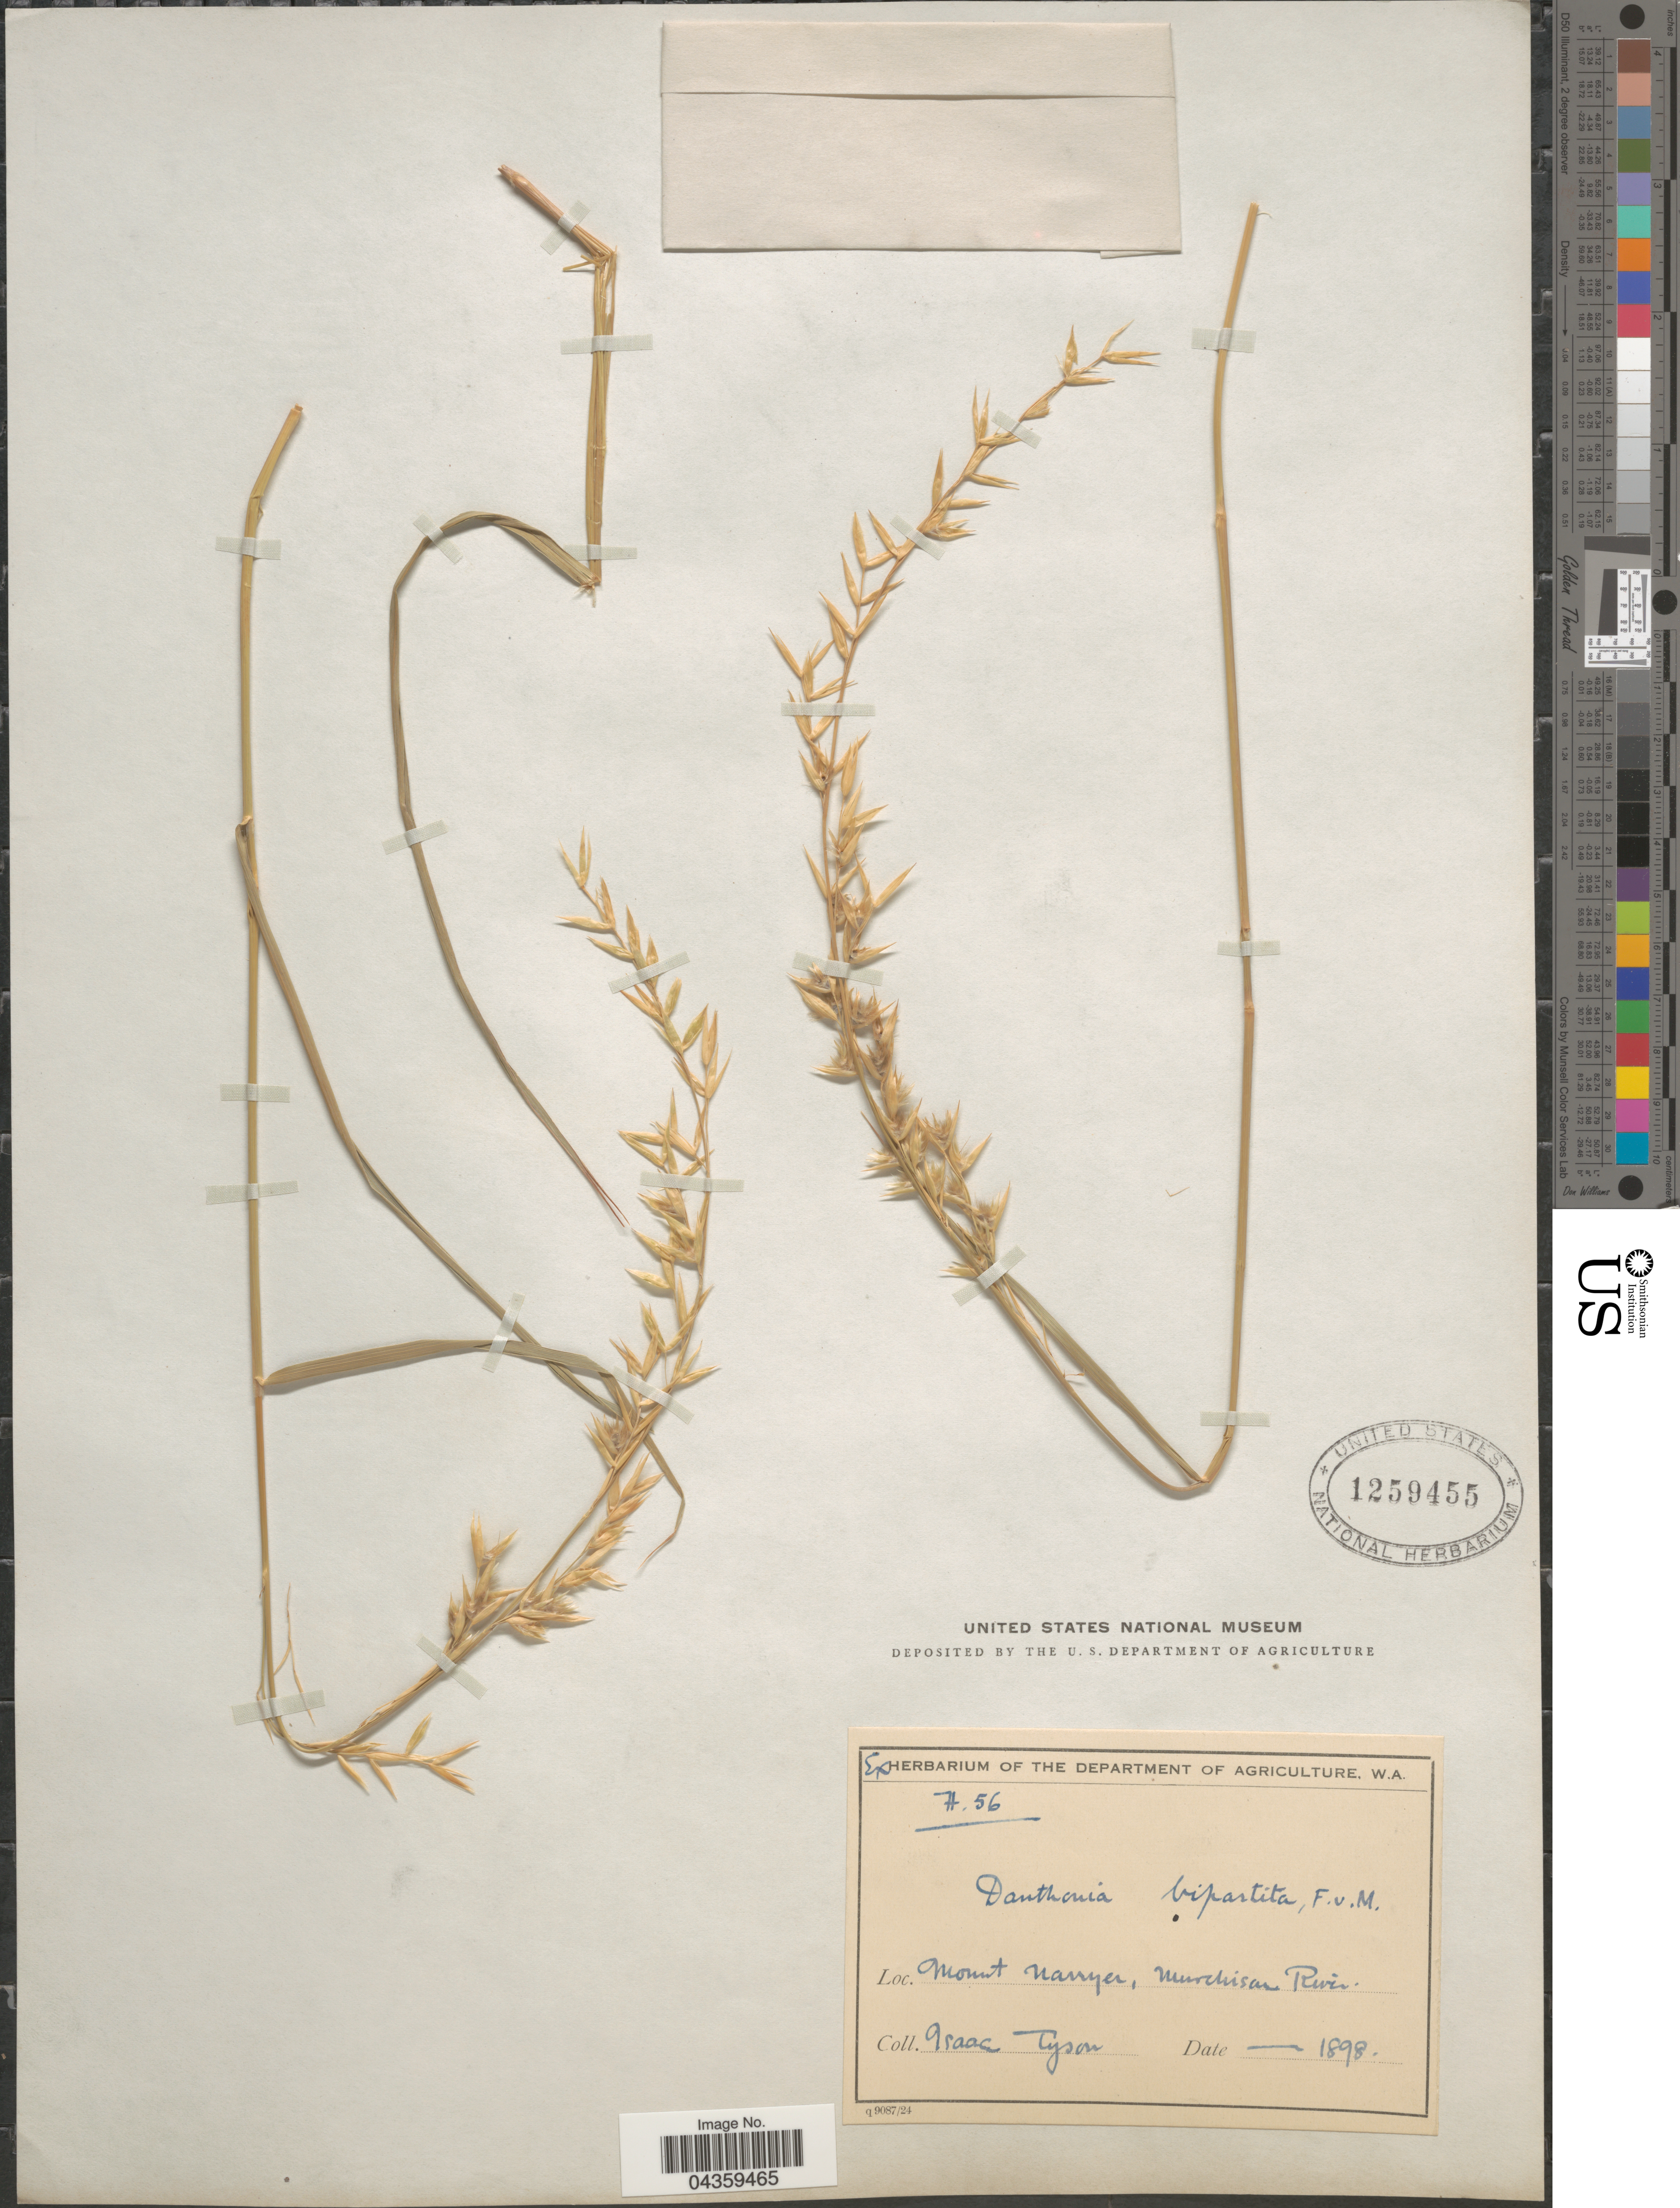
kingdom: Plantae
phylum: Tracheophyta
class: Liliopsida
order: Poales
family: Poaceae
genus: Monachather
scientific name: Monachather paradoxus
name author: Steud.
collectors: I. Tyson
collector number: H56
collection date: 1898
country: Australia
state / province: Western Australia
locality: Mount Narryer, Murchison River.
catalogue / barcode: US 1259455